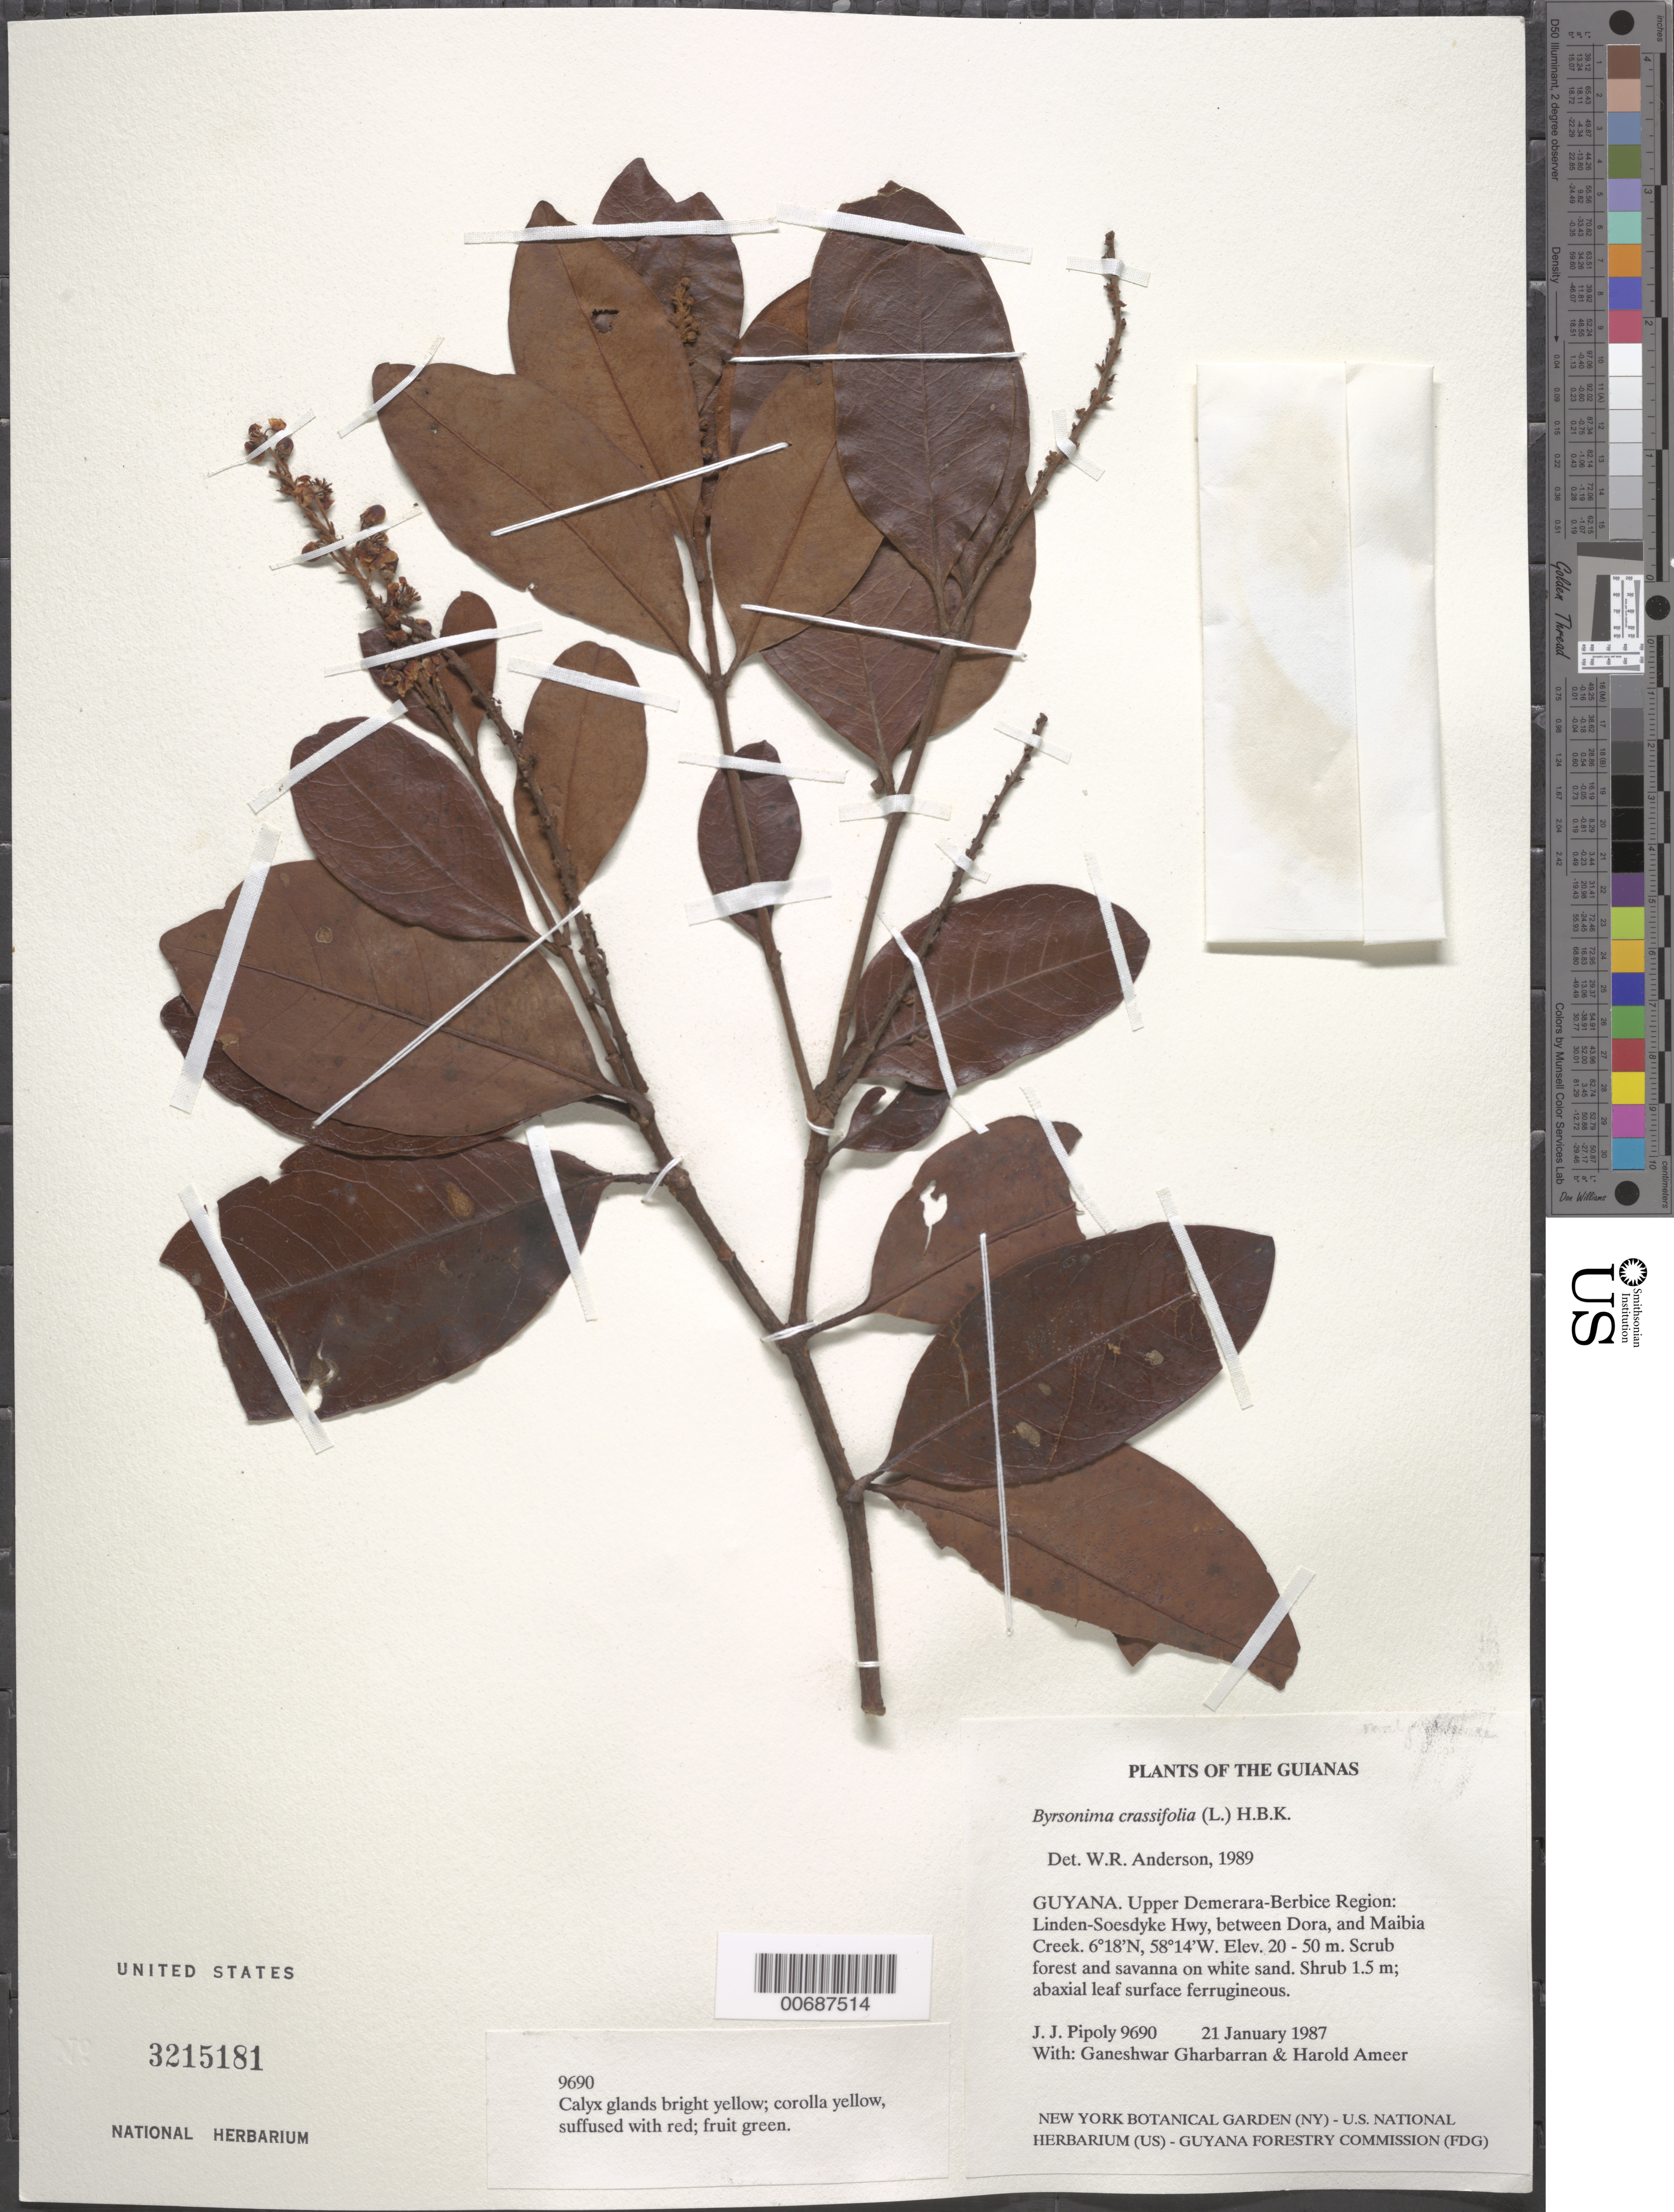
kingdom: Plantae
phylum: Tracheophyta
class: Magnoliopsida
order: Malpighiales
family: Malpighiaceae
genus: Byrsonima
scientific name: Byrsonima crassifolia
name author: (L.) Kunth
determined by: Anderson, W. R., (MICH), University of Michigan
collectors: J. J. Pipoly, G. Gharbarran & H. Ameer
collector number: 9690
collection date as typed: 21 January 1987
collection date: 1987-01-21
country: Guyana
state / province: U. Demerara-Berbice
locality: Linden-Soesdyke Hwy, between Dora and Maibia Creek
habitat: Scrub forest and savanna on white sand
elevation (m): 20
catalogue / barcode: US 3215181